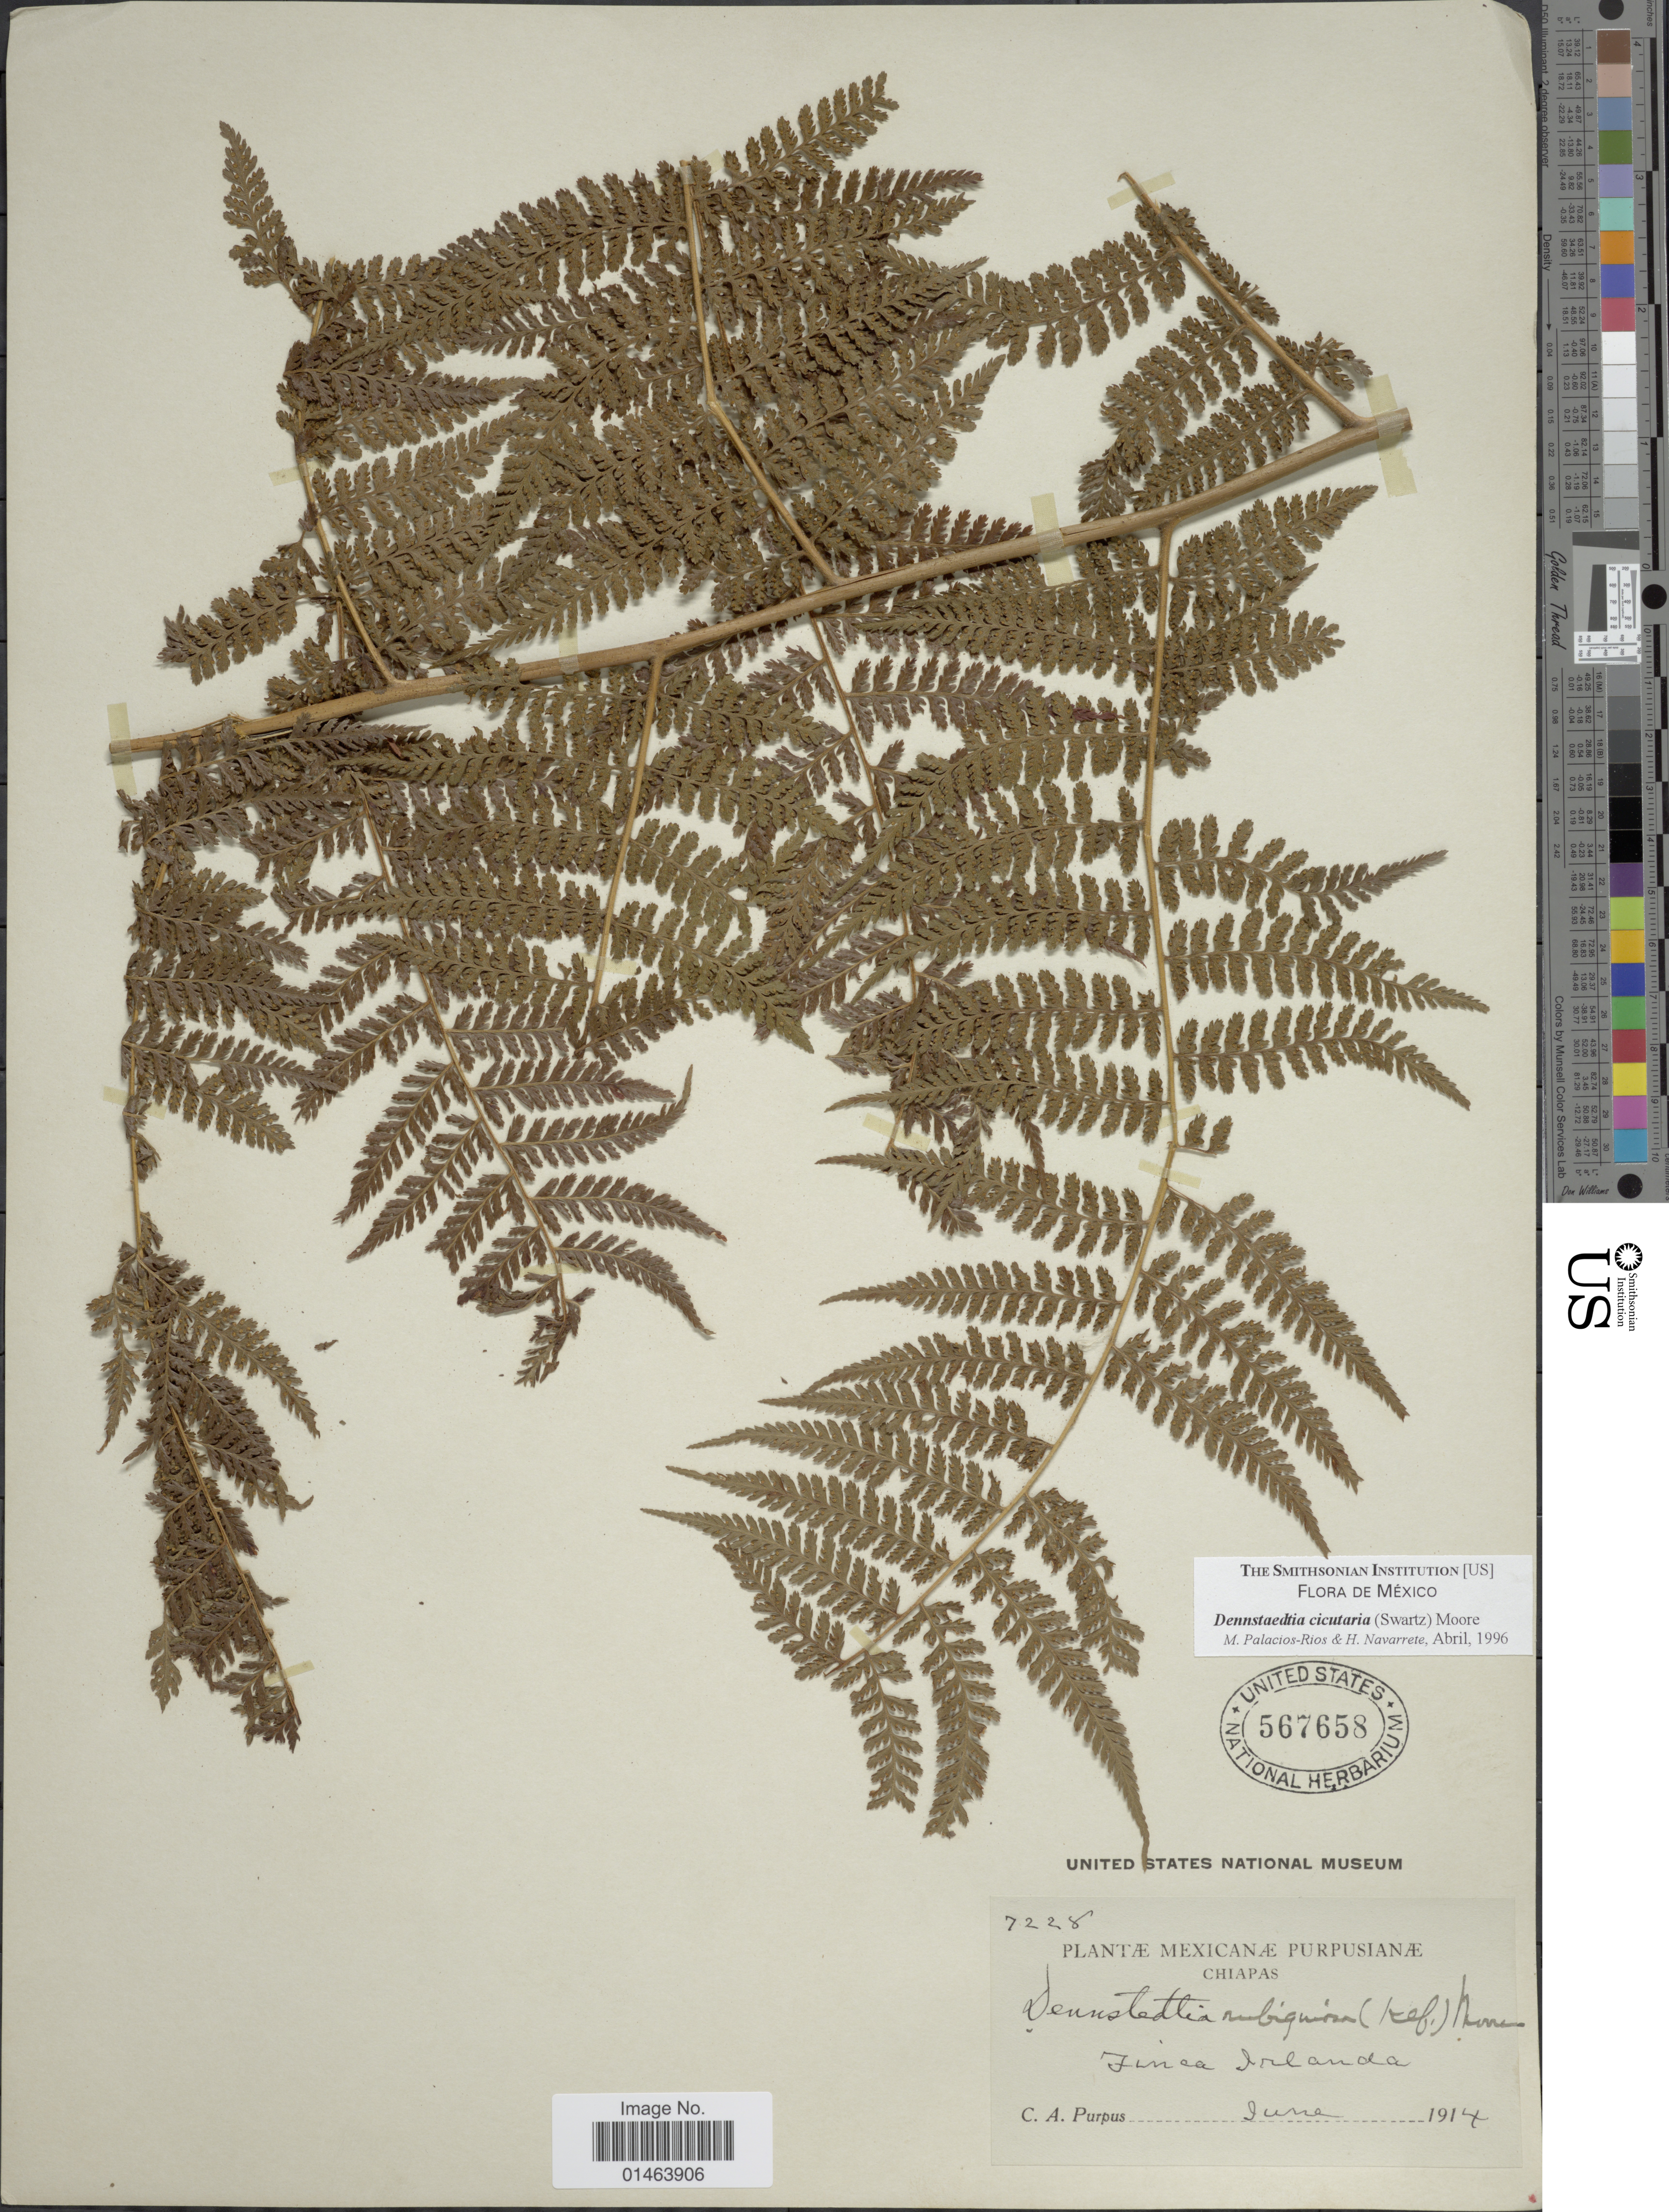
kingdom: Plantae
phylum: Tracheophyta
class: Polypodiopsida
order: Polypodiales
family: Dennstaedtiaceae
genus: Dennstaedtia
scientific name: Dennstaedtia cicutaria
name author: (Sw.) T. Moore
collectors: C. A. Purpus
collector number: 7228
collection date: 1914-06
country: Mexico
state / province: Chiapas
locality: Mexico, Chiapas, Finca Irlanda.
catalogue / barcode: US 567658